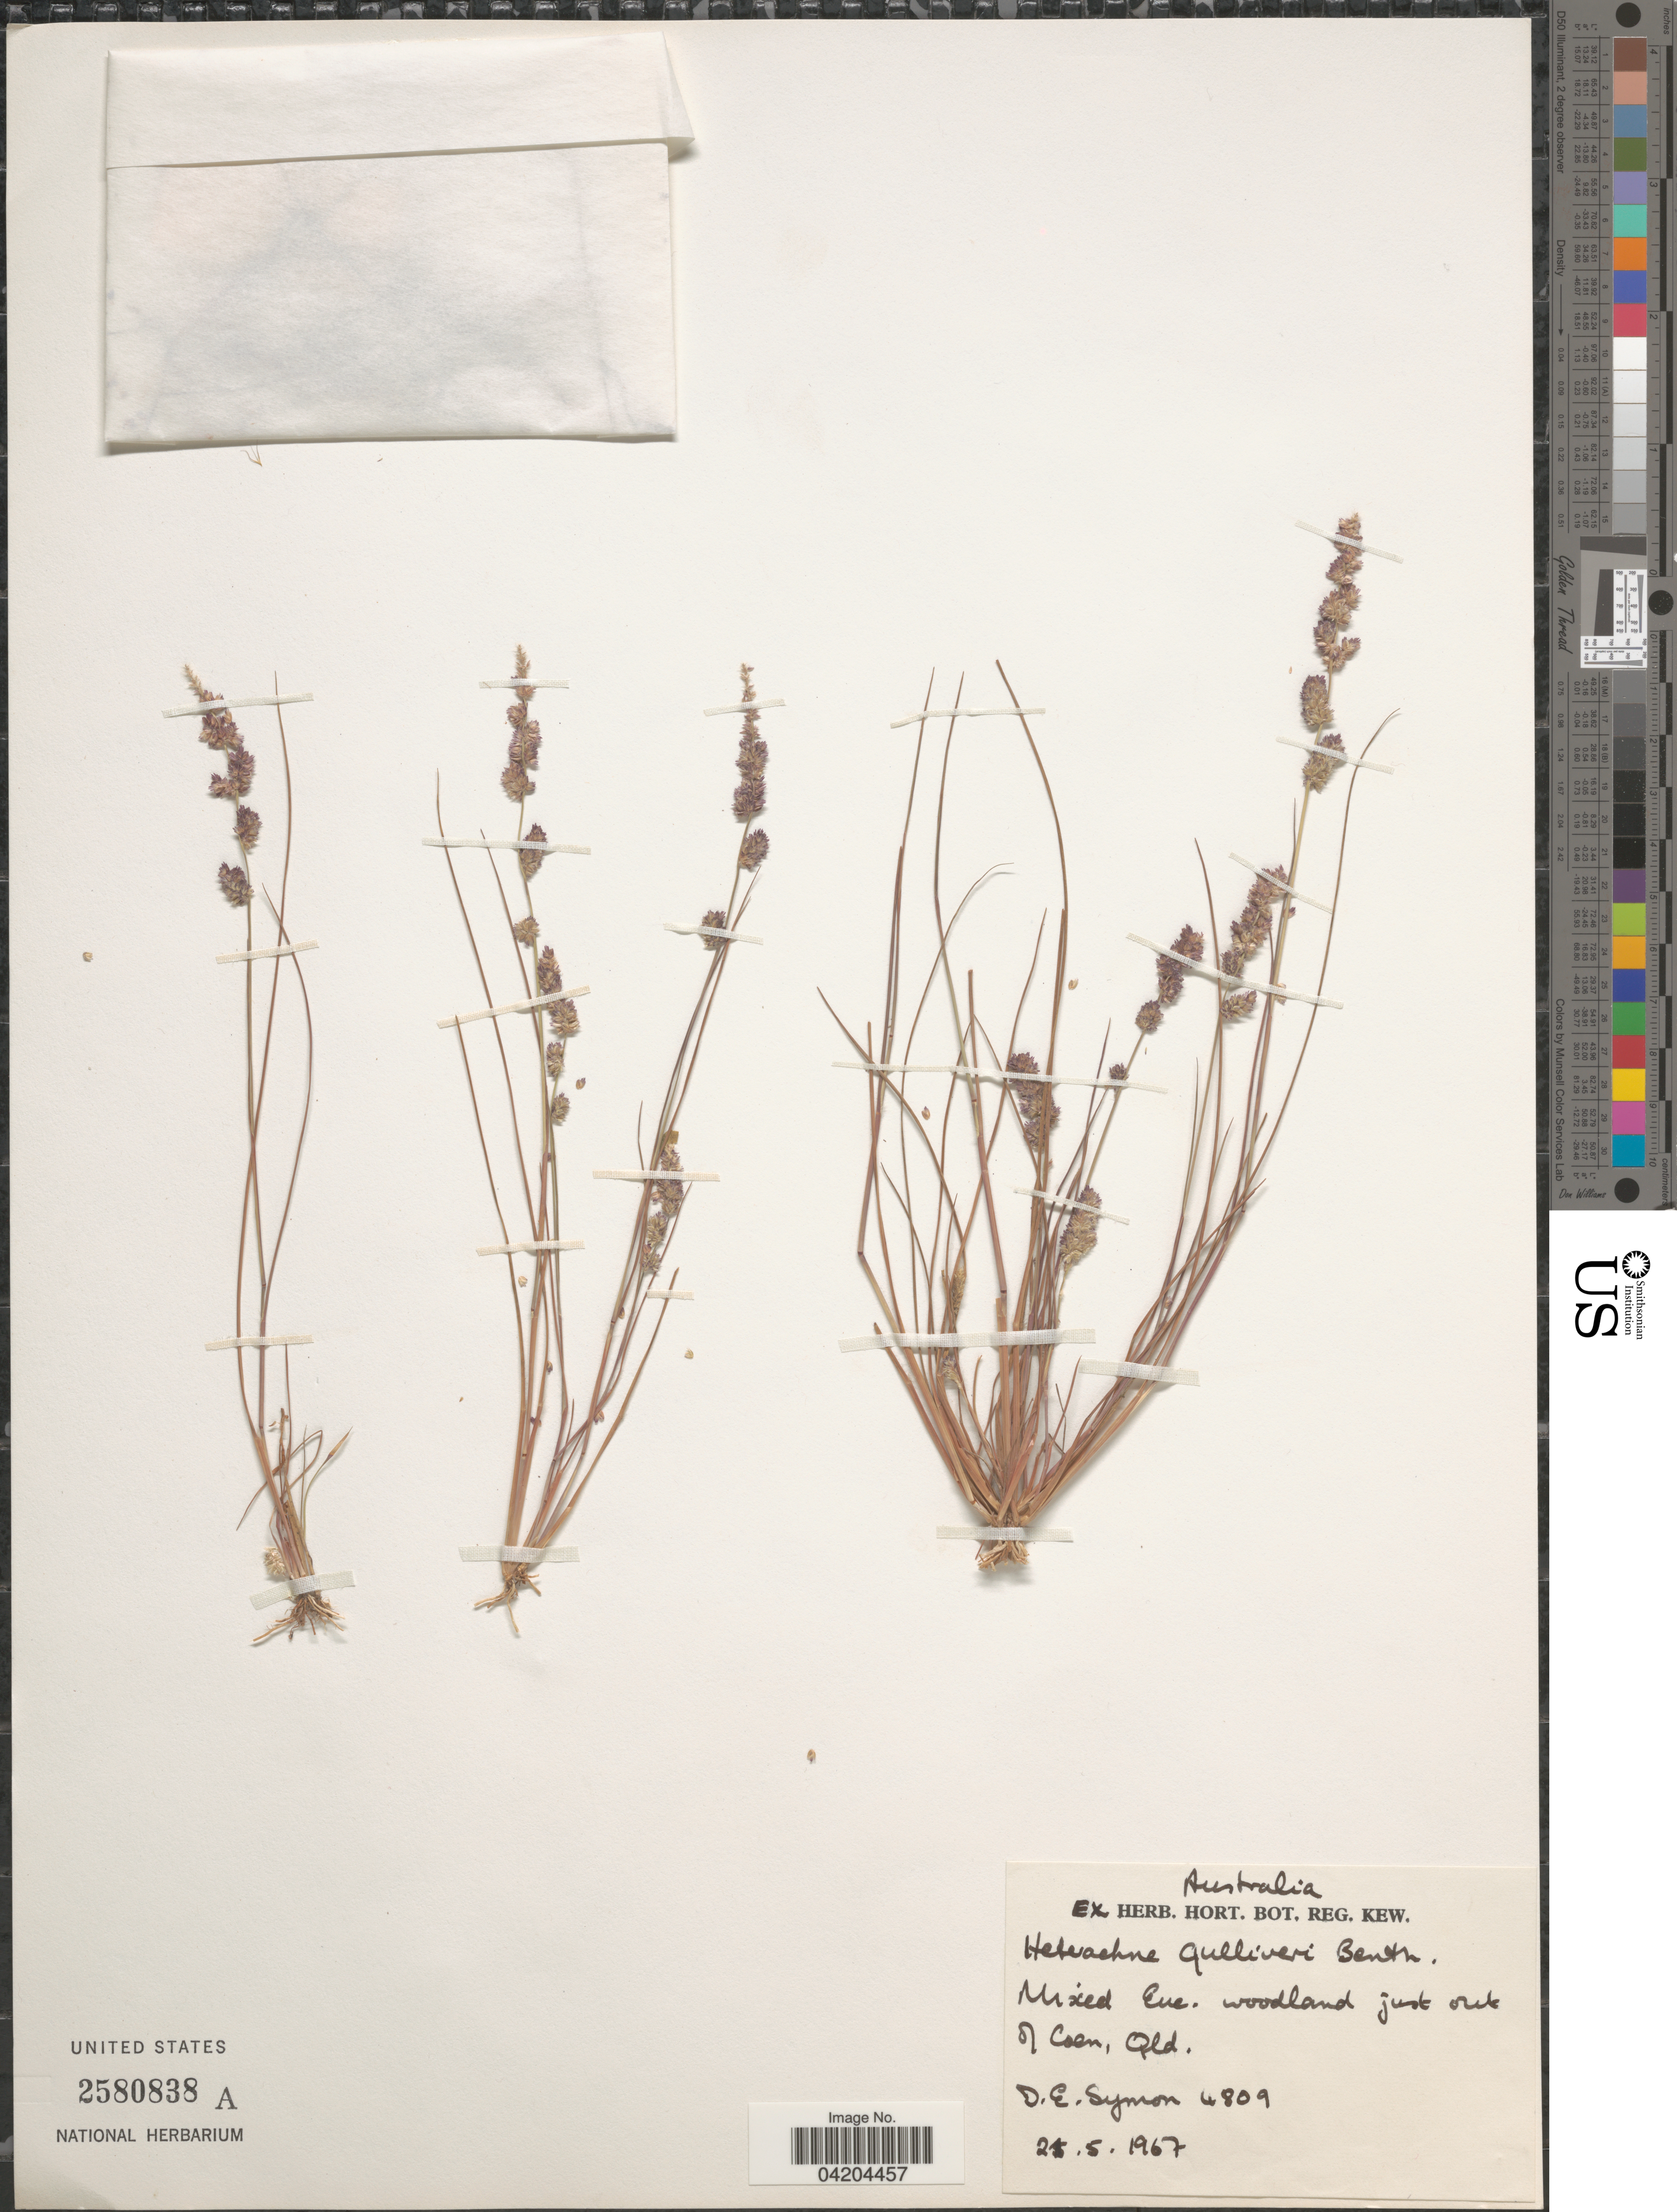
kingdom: Plantae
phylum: Tracheophyta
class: Liliopsida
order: Poales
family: Poaceae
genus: Eragrostis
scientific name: Eragrostis lilliputiana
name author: R.L. Barrett & P.M. Peterson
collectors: D. Symon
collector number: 4809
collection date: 1967-05-25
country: Australia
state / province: Queensland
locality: Woodland just out of Coen.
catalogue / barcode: US 2580838A